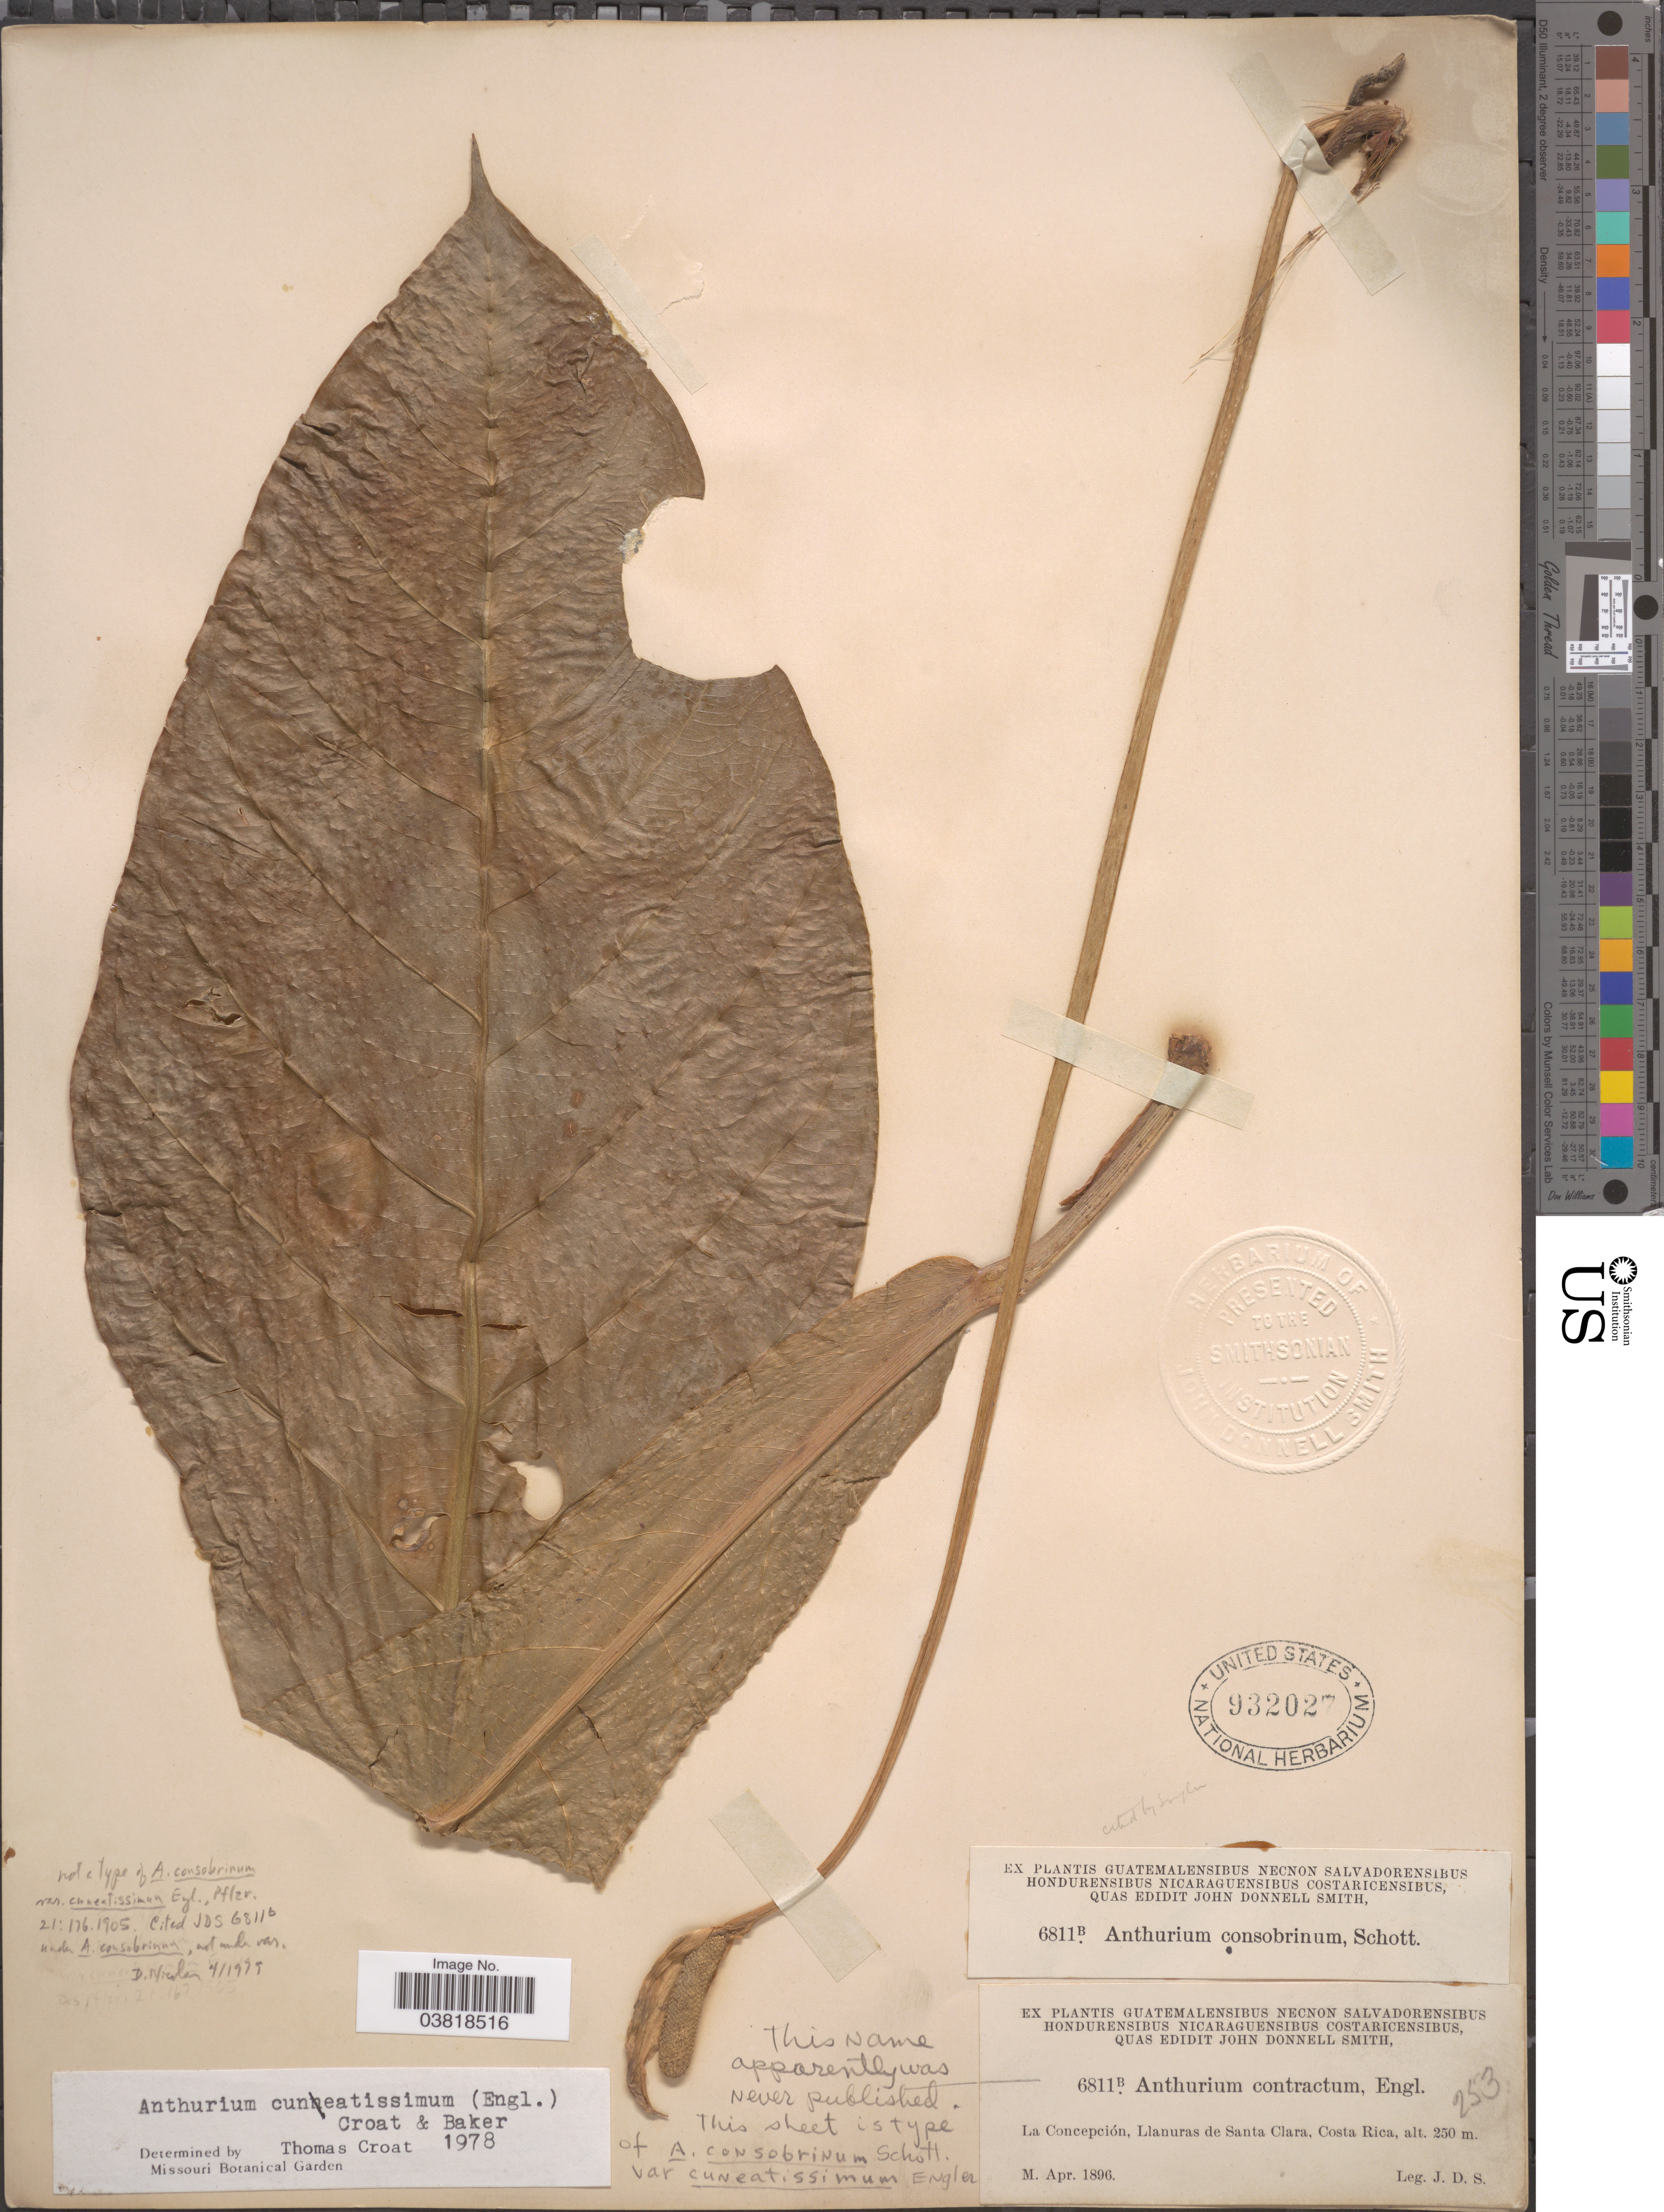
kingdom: Plantae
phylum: Tracheophyta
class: Liliopsida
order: Alismatales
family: Araceae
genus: Anthurium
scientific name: Anthurium cuneatissimum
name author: (Engl.) Croat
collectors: J. Donnell Smith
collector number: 6811B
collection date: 1896-04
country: Costa Rica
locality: La Concepción, Llanuras de Santa Clara.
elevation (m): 250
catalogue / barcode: US 932027